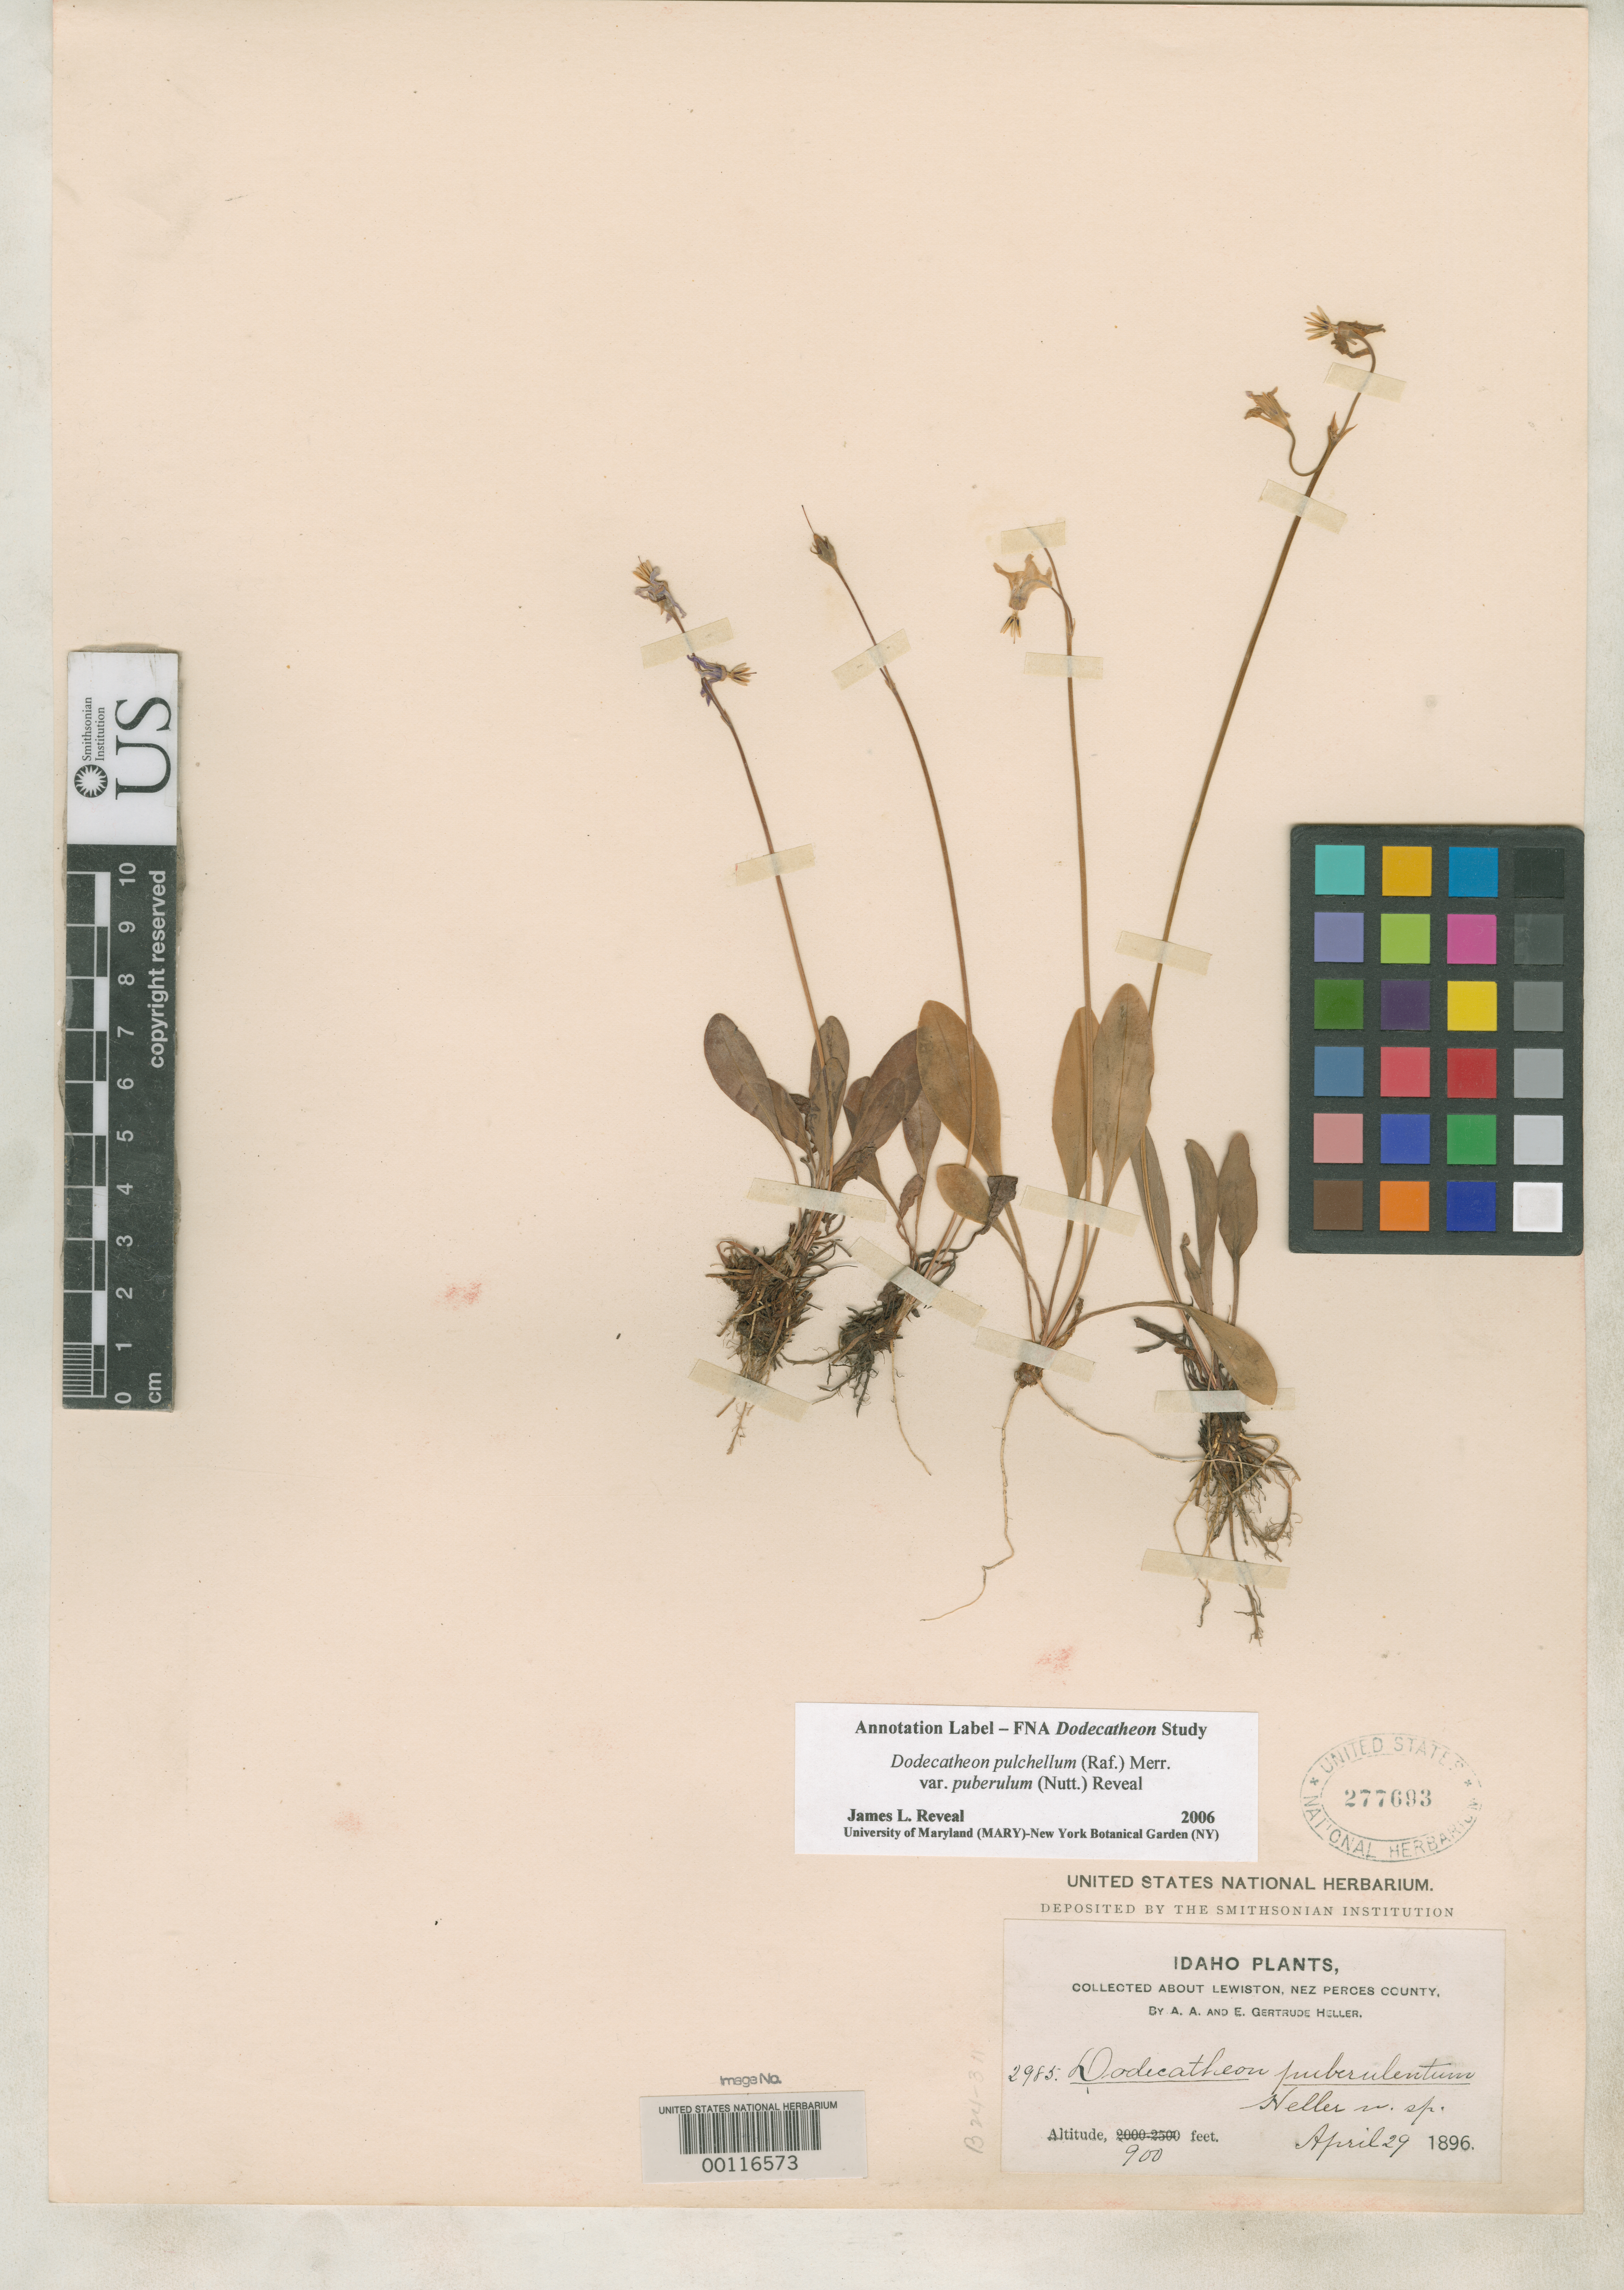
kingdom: Plantae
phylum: Tracheophyta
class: Magnoliopsida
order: Ericales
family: Primulaceae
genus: Dodecatheon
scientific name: Dodecatheon puberulentum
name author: A. Heller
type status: Type Collection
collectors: A. A. Heller & E. G. Heller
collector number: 2985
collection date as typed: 29 Apr 1896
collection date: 1896-04-29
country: United States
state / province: Idaho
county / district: Nez Perce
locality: About Lewiston.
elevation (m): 274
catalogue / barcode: US 277693